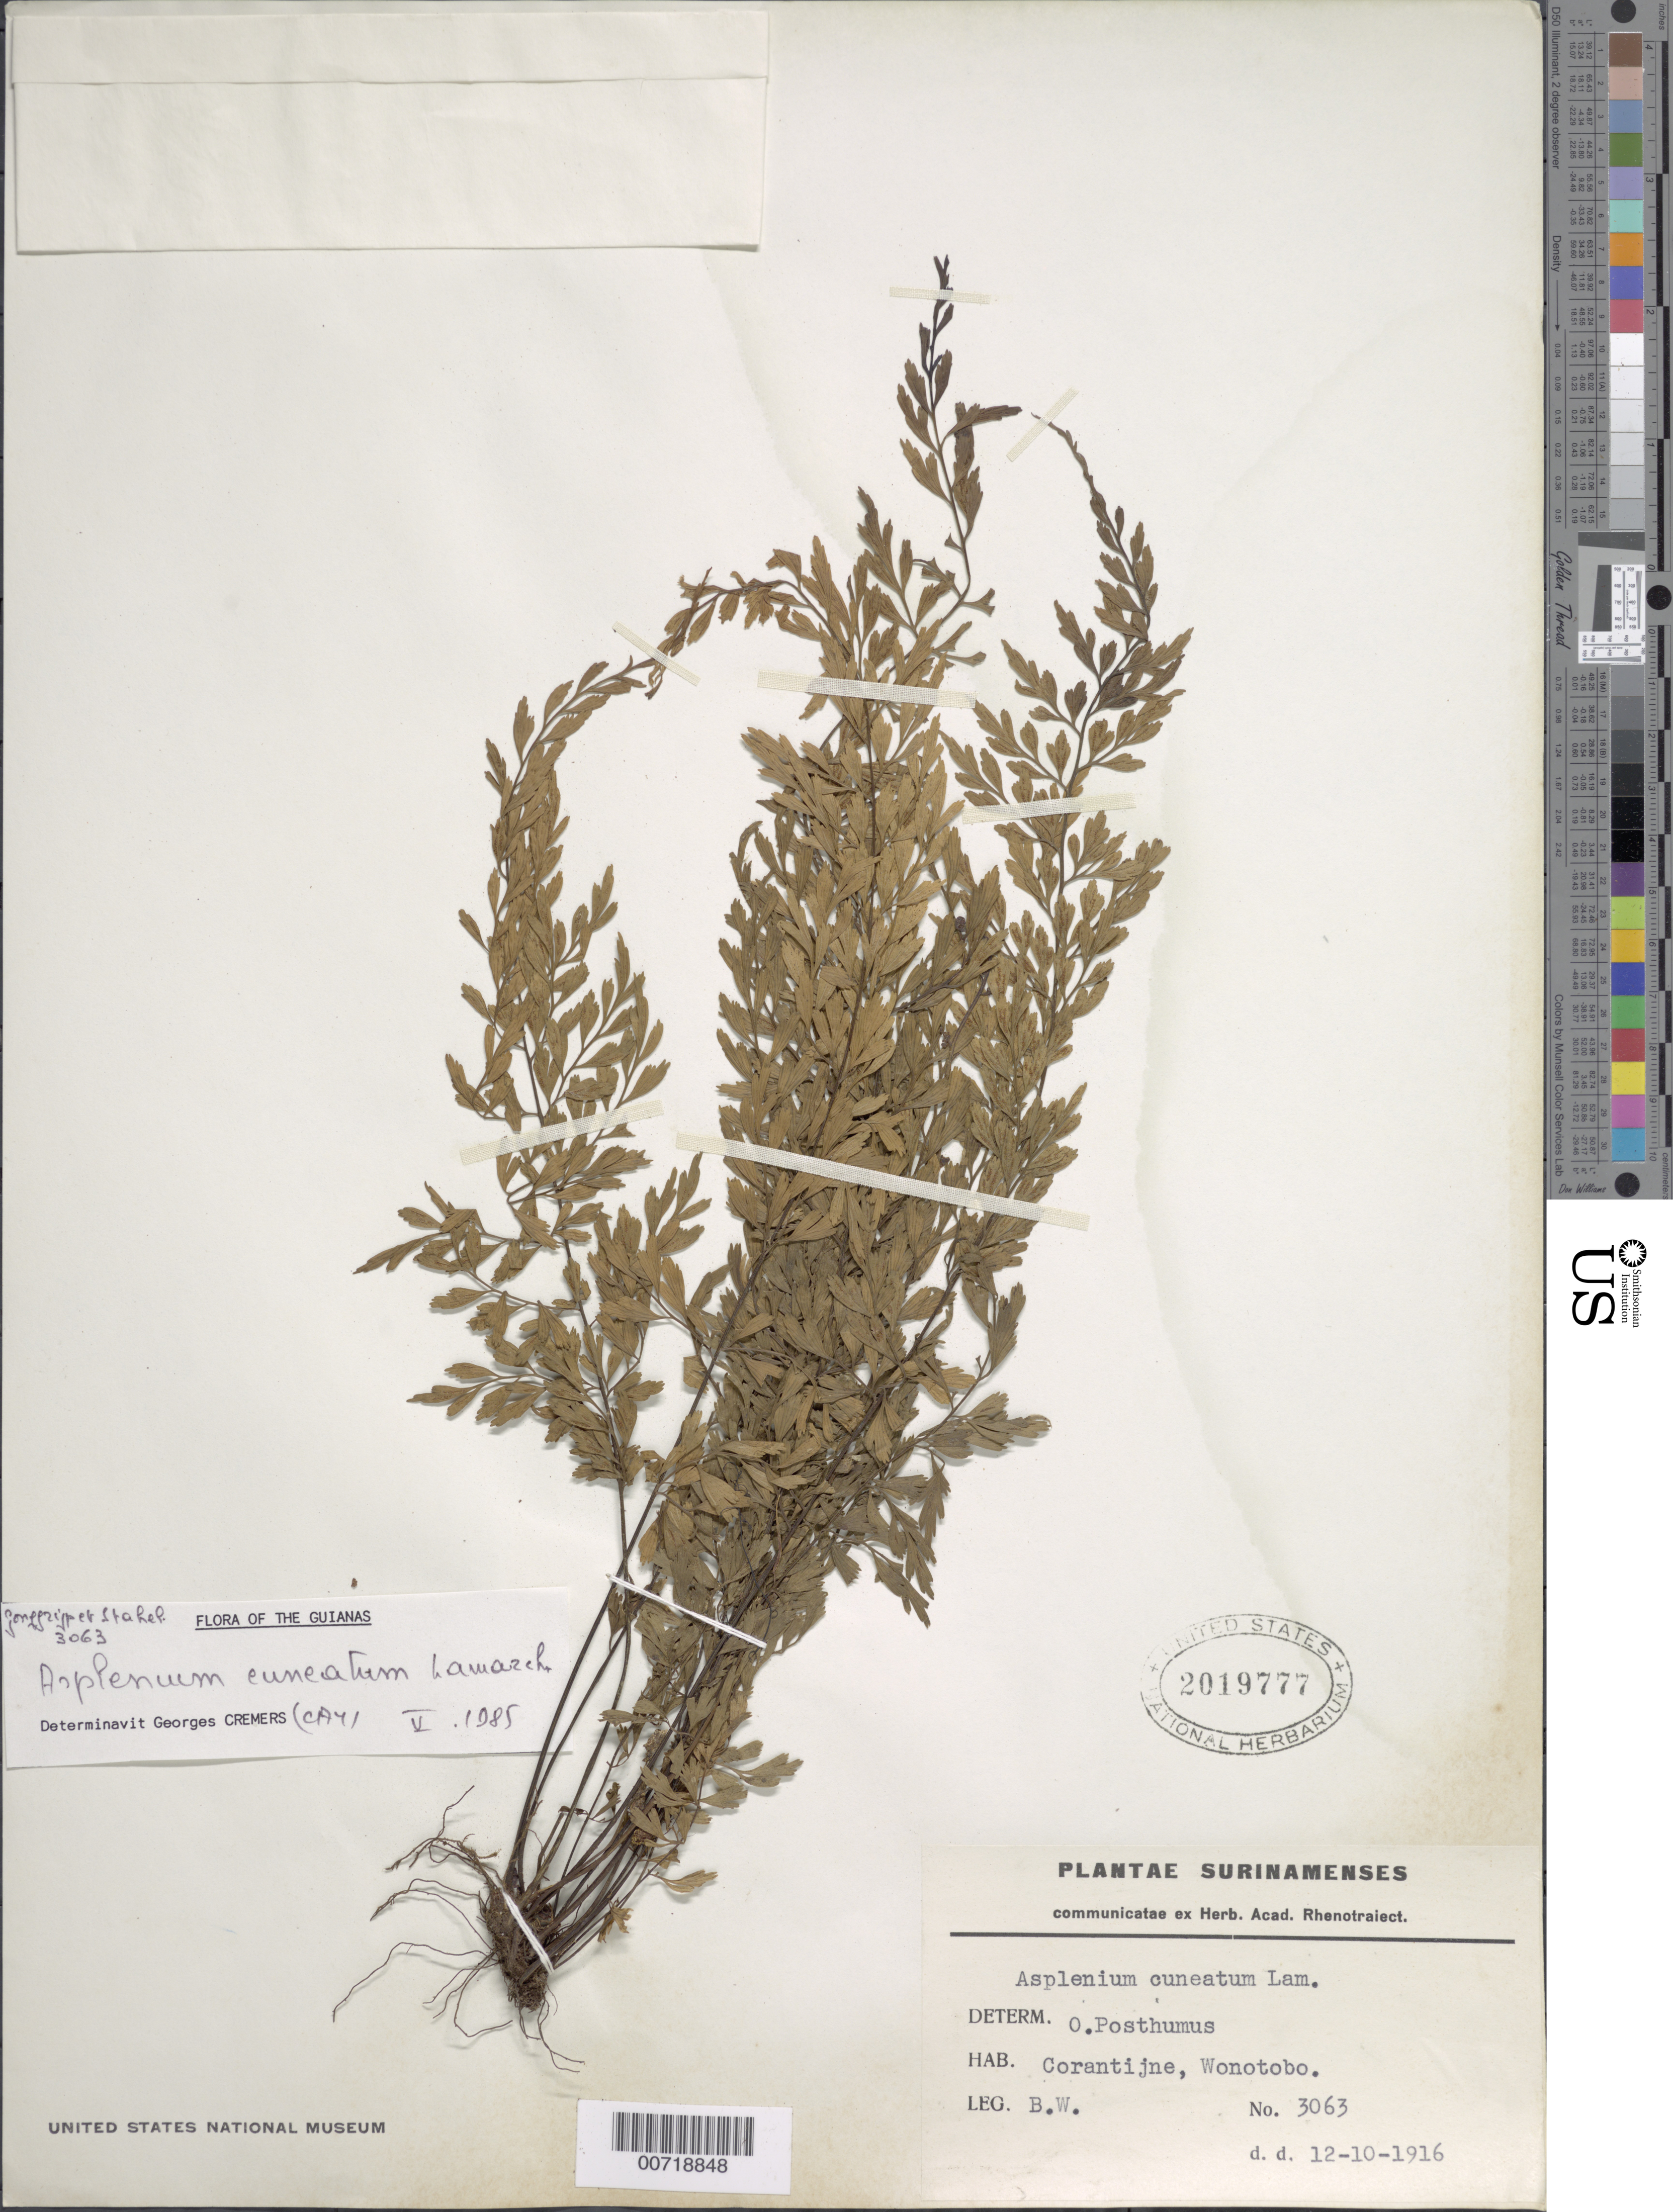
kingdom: Plantae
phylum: Tracheophyta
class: Polypodiopsida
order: Polypodiales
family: Aspleniaceae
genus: Asplenium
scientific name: Asplenium cuneatum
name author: Lam.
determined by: Cremers, Georges A.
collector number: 3063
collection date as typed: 12-Oct-16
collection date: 1916-10-12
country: Suriname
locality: Wonotobo, near, Corantyne R.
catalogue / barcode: US 2019777